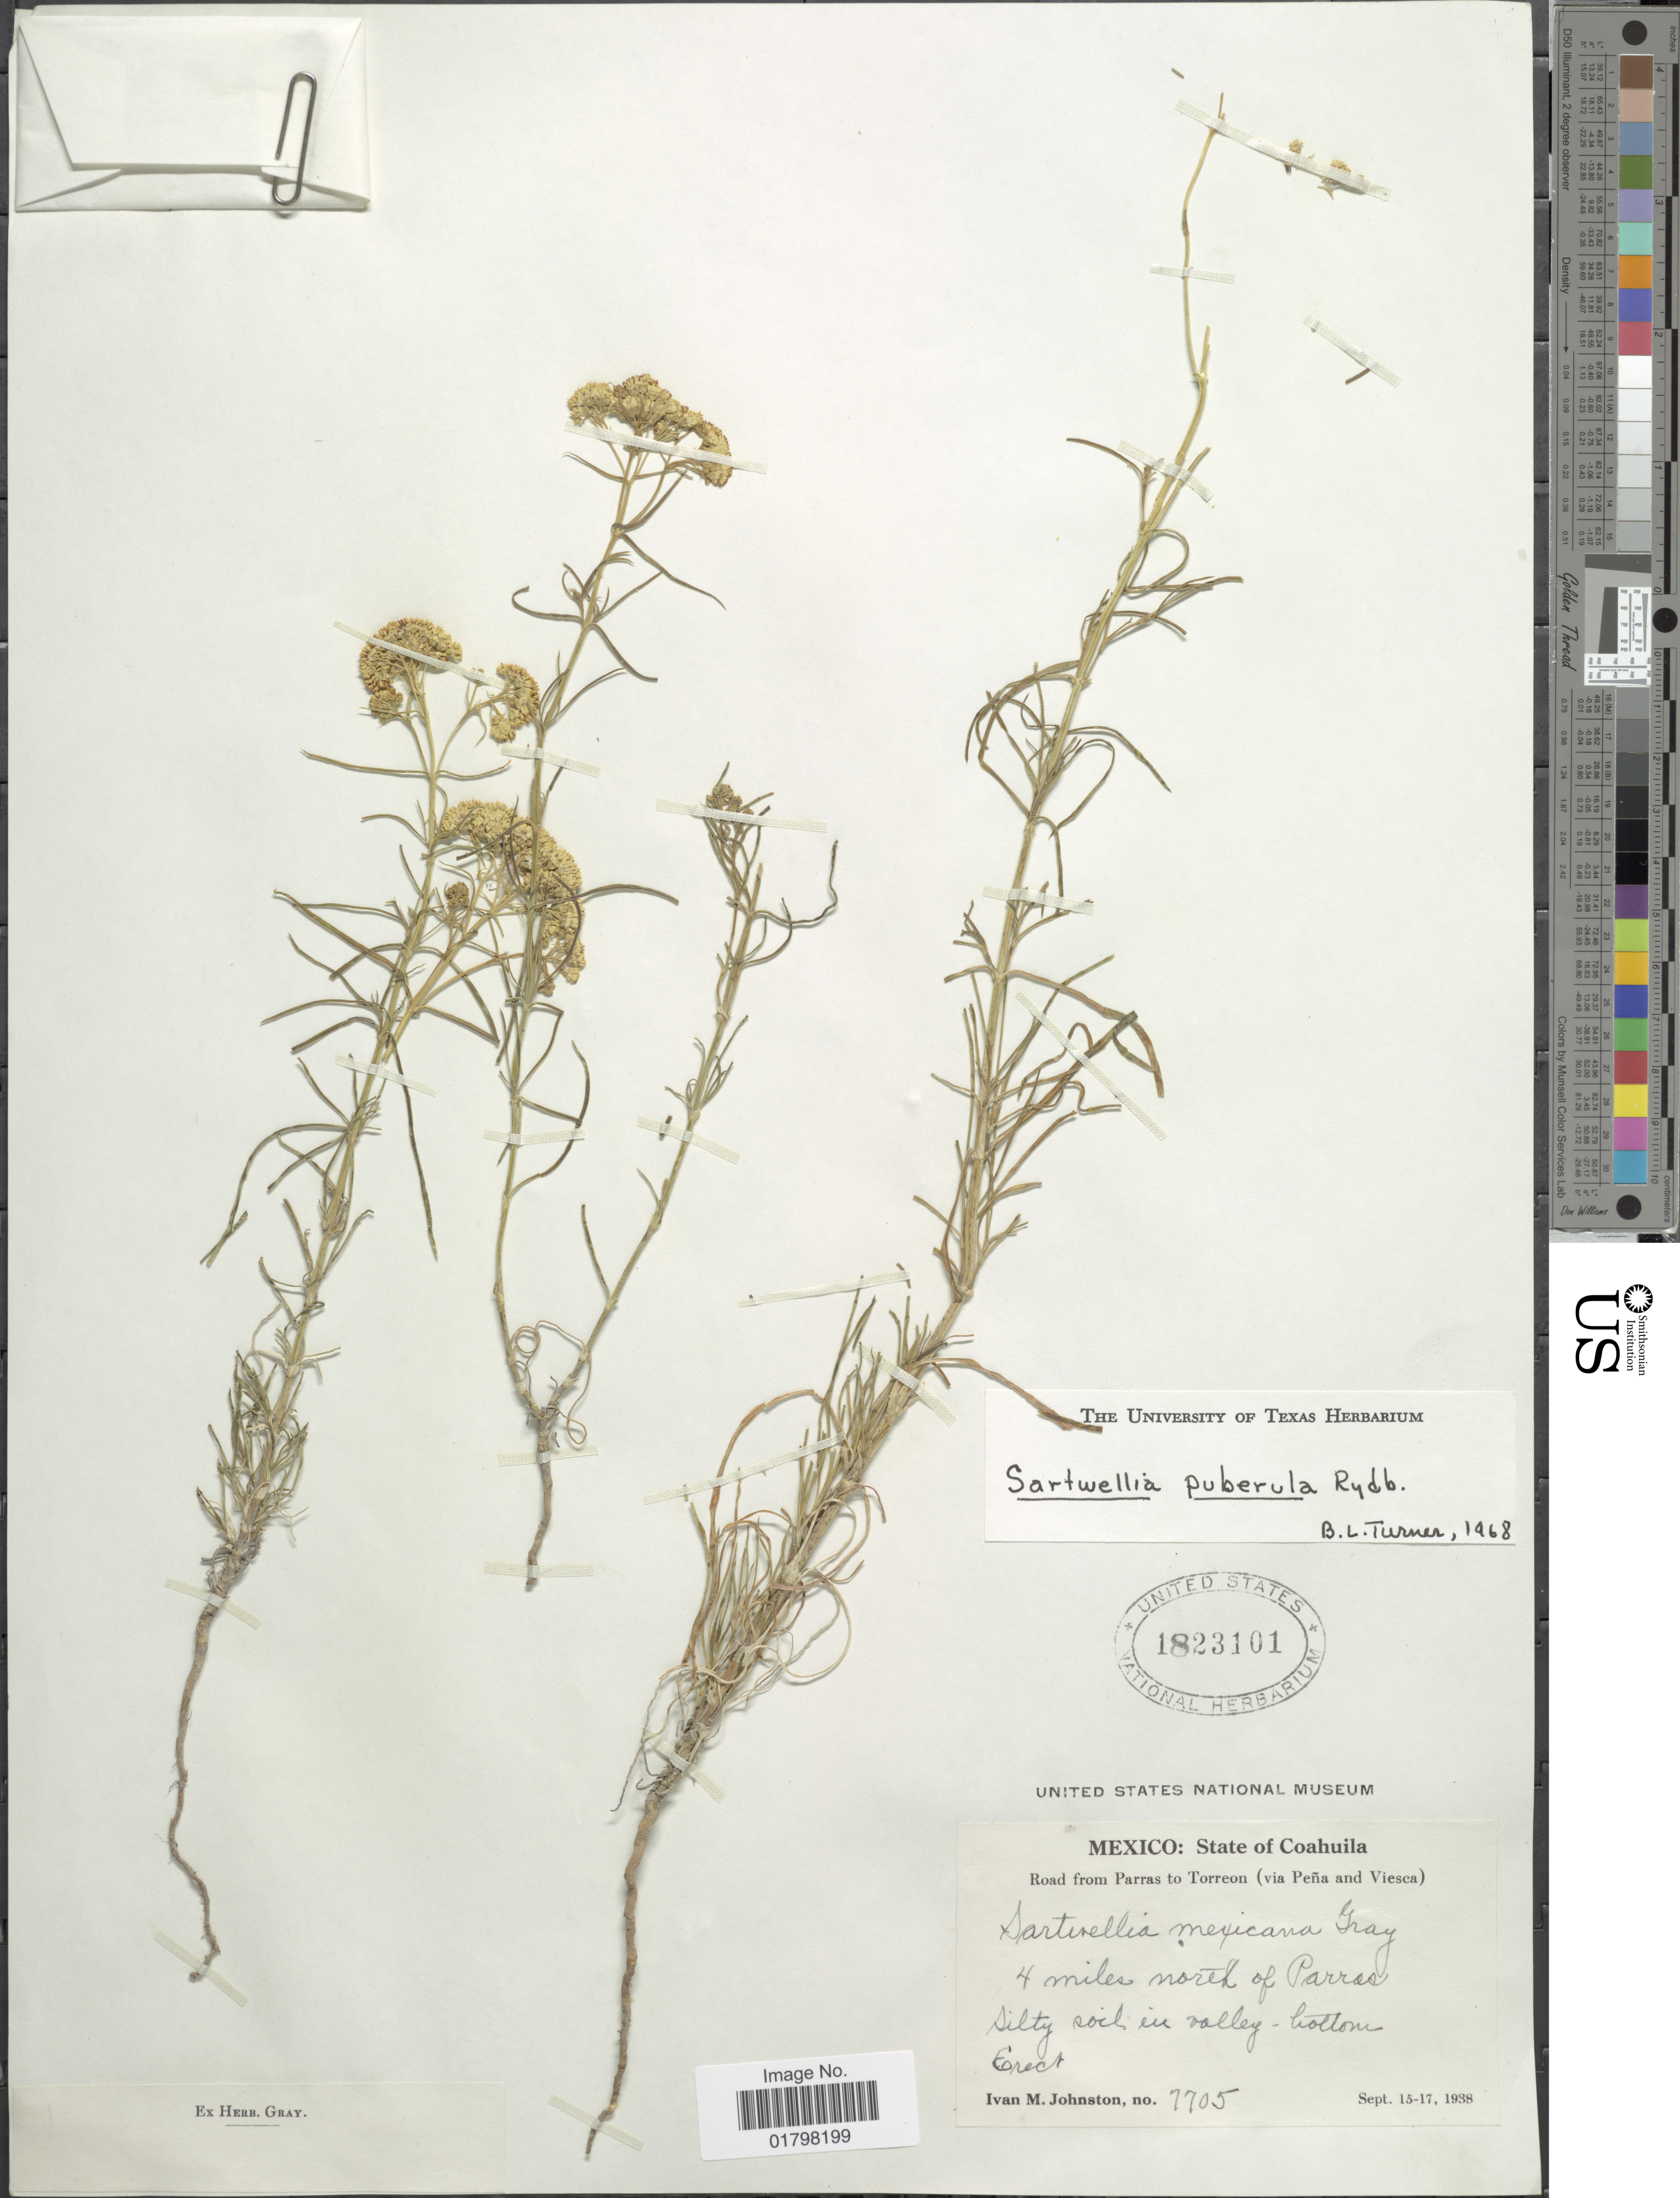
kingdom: Plantae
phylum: Tracheophyta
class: Magnoliopsida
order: Asterales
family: Asteraceae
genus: Sartwellia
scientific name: Sartwellia puberula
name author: Rydb.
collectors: I.M. Johnston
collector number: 7705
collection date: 1938-09-15/1938-09-17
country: Mexico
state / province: Coahuila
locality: State of Coahuila. Road from Parras to Torreon (via Peña and Viesca). 4 miles north of Parras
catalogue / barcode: US 1823101